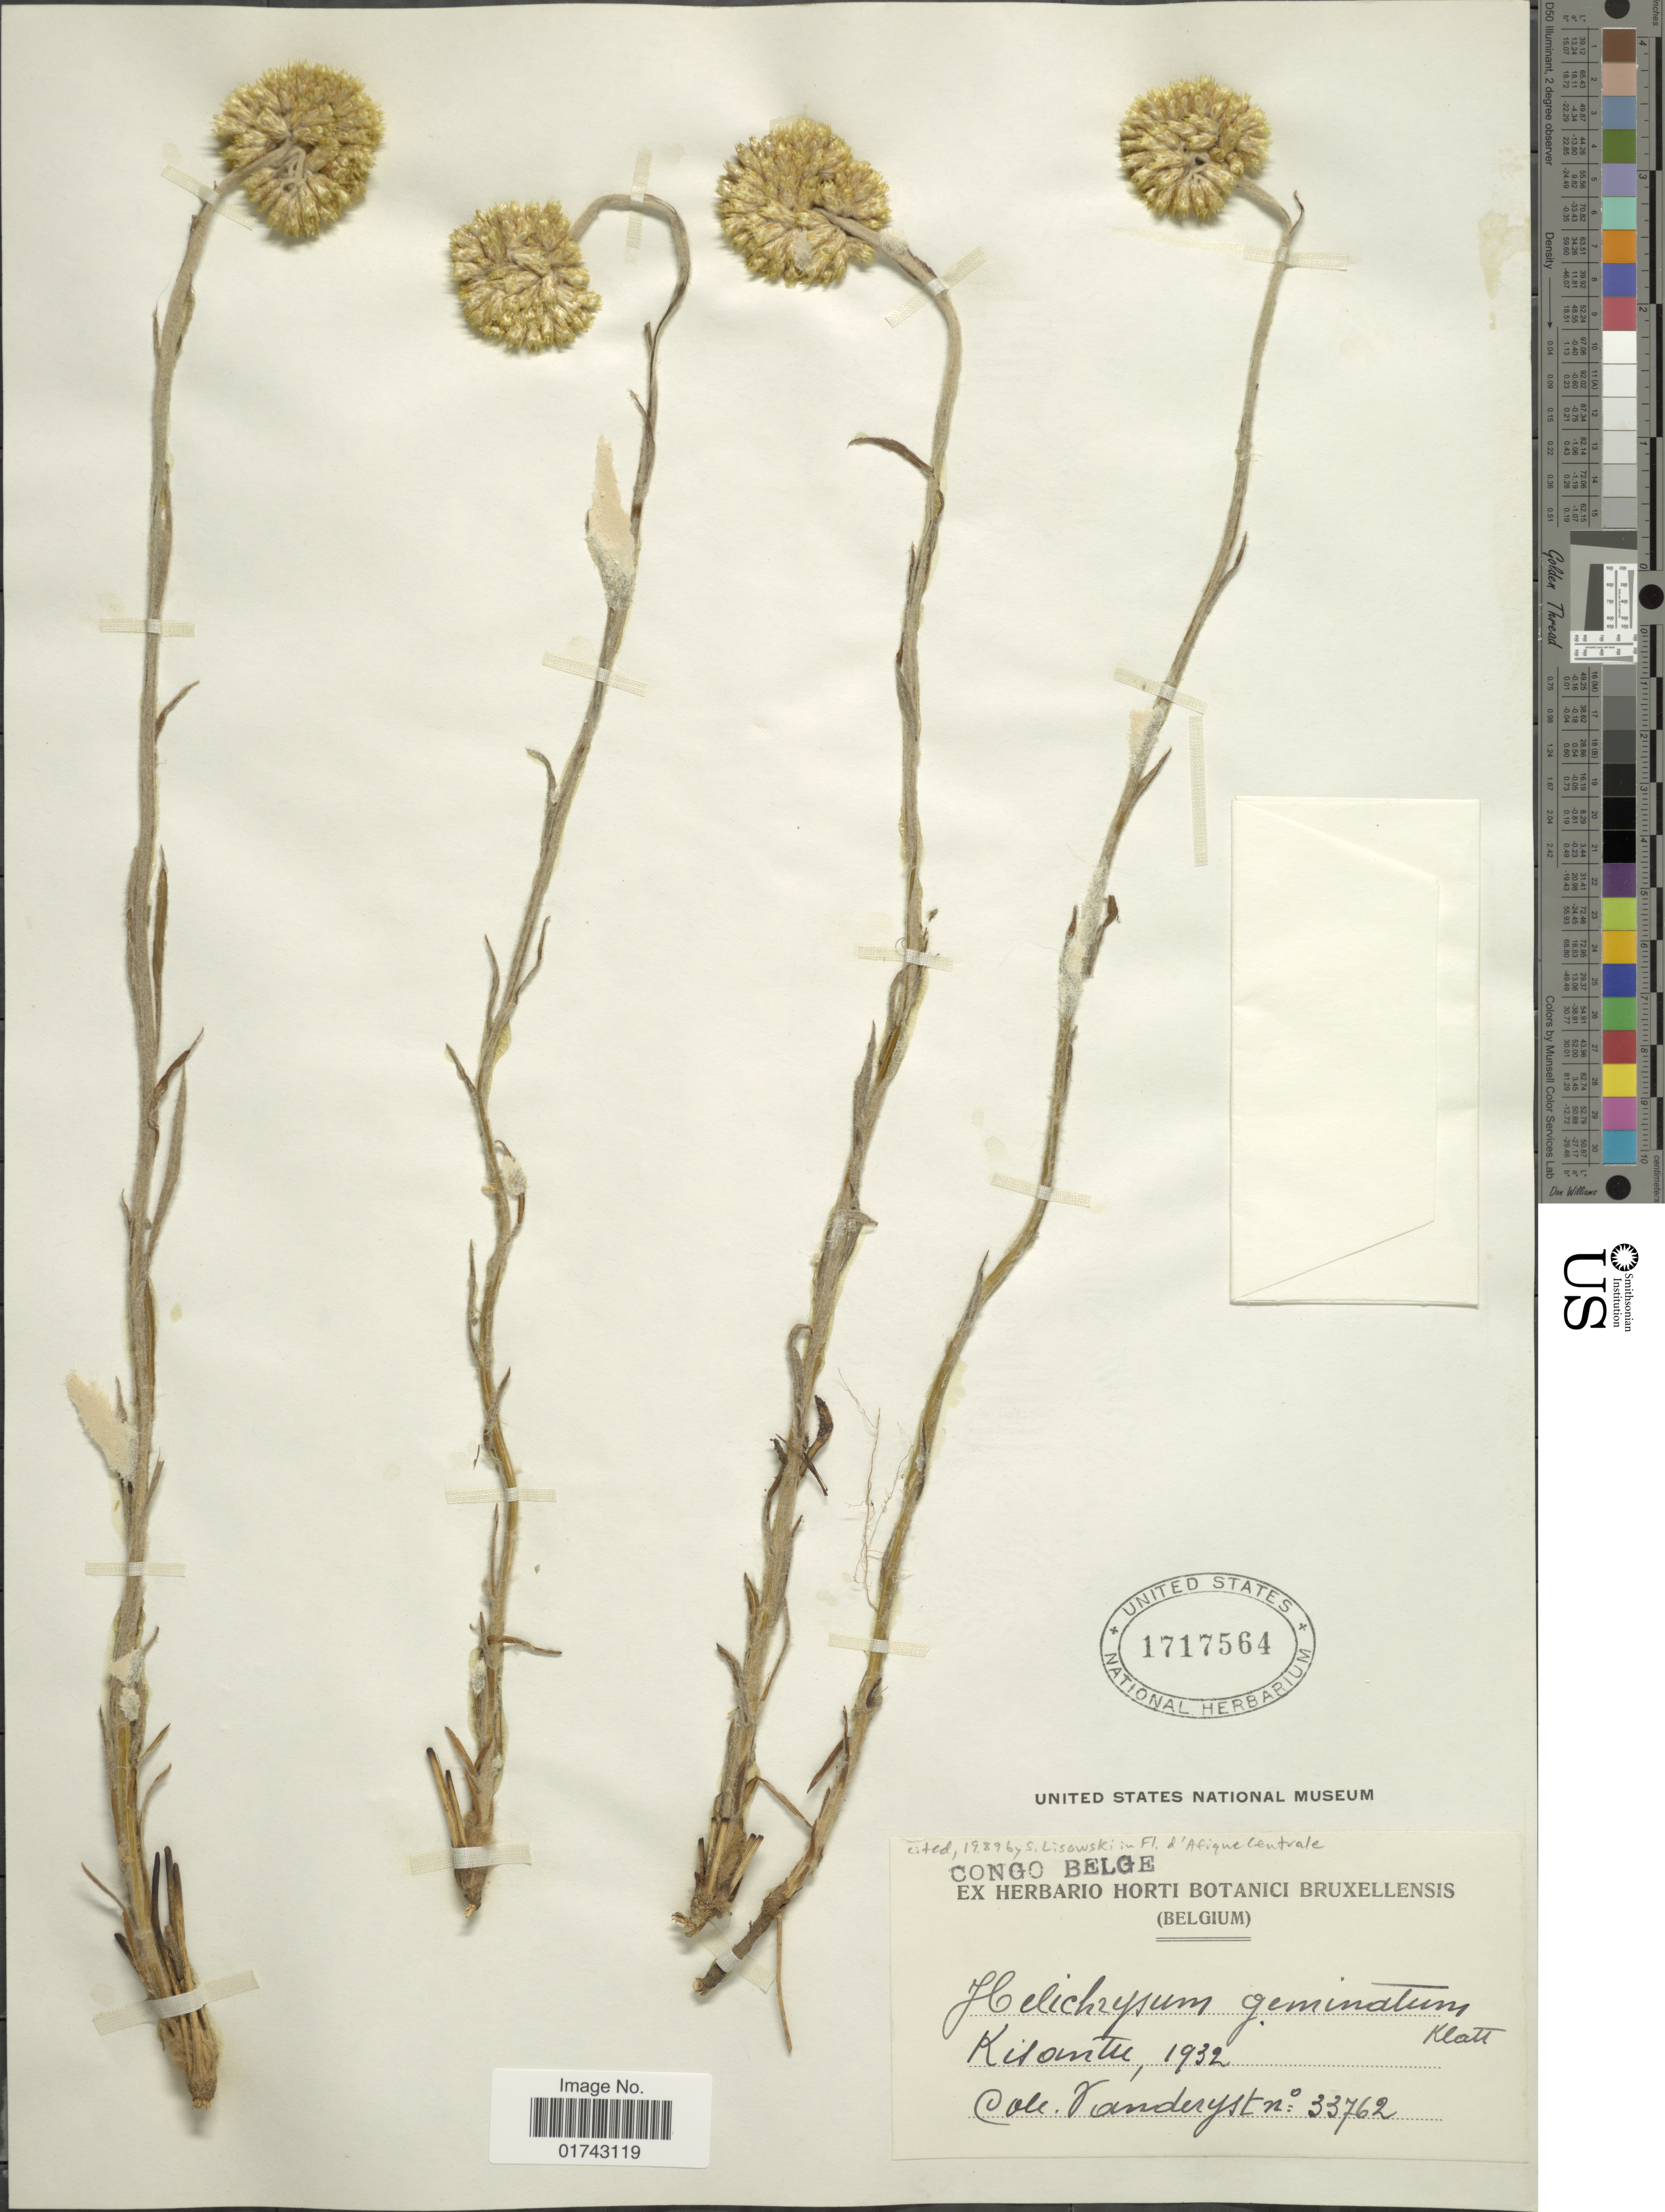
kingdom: Plantae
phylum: Tracheophyta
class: Magnoliopsida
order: Asterales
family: Asteraceae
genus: Helichrysum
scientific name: Helichrysum geminatum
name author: Klatt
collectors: Vanderyst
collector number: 33762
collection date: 1932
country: Congo, Democratic Republic of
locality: Congo Belge, Kisomtu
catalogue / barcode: US 1717564